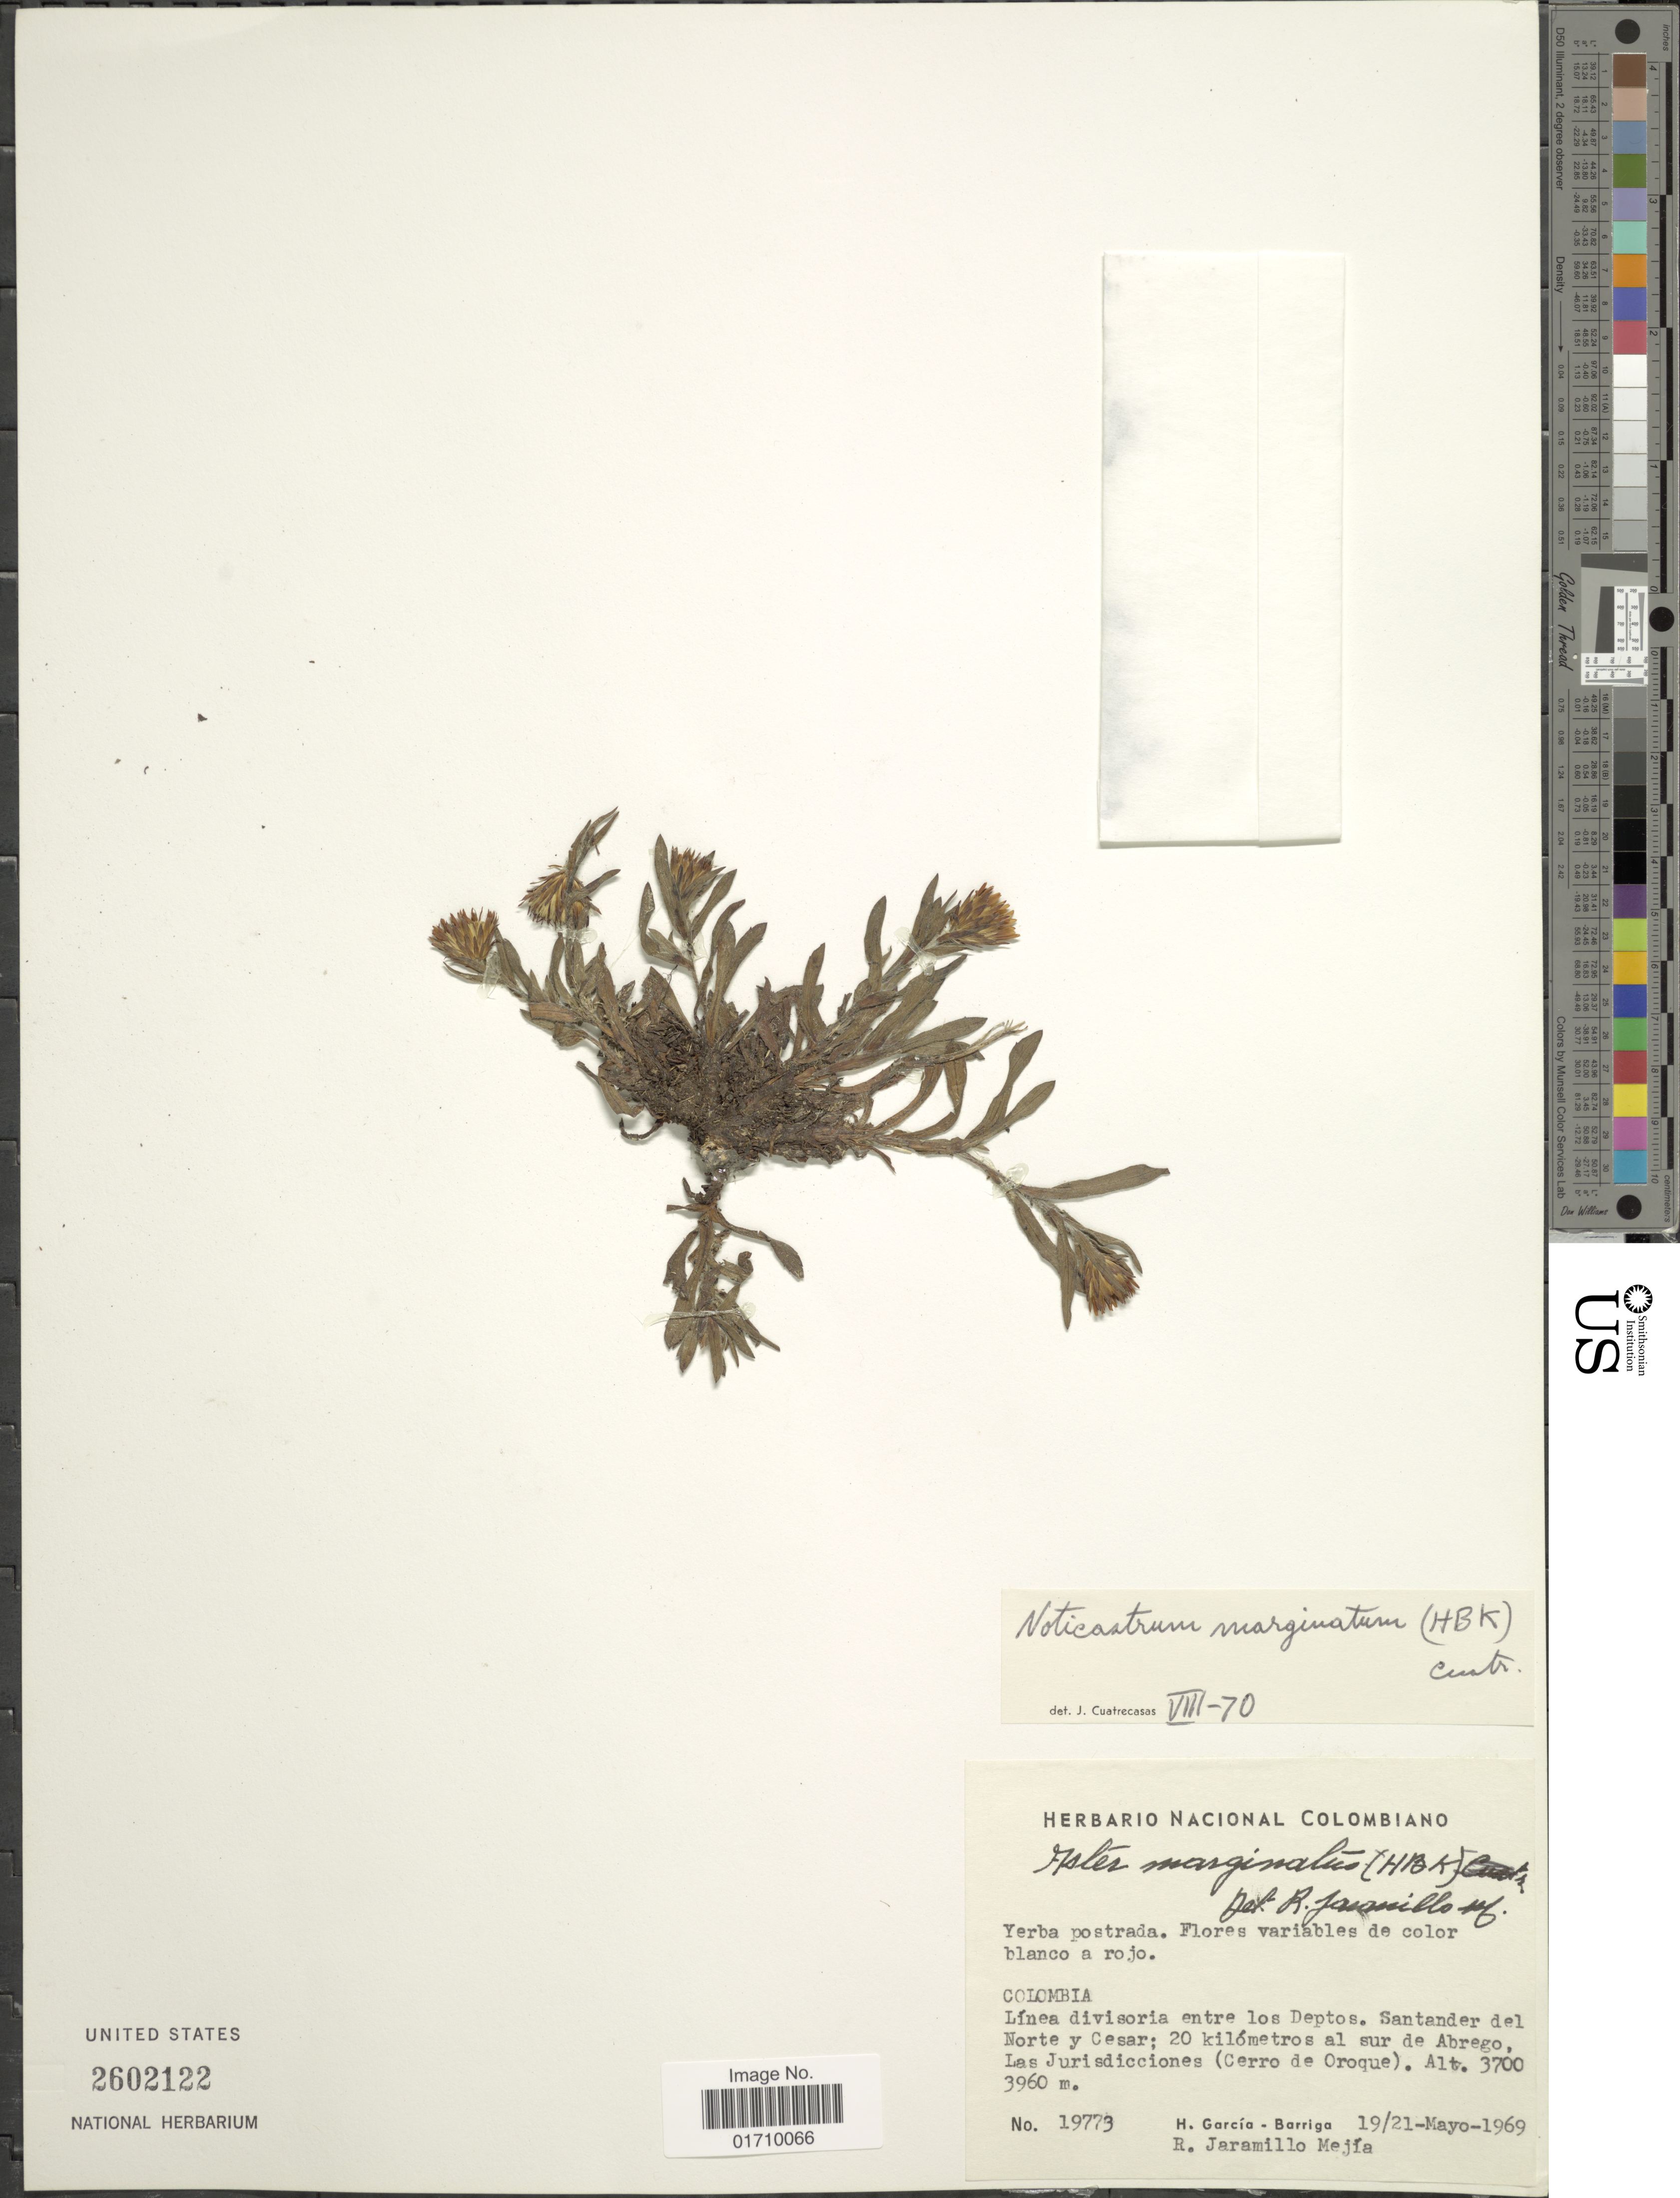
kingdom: Plantae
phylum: Tracheophyta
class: Magnoliopsida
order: Asterales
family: Asteraceae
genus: Noticastrum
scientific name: Noticastrum marginatum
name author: (Kunth) Cuatrec.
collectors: H. García Barriga & R. Jaramillo M.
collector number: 19773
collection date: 1969-05-19/1969-05-21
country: Colombia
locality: Entre los Deptos. Santander del Norte y Cesar, 20 kilometros al sur de Abrego, Las Jurisdicciones (Cerro de Oroque)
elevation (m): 3700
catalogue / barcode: US 2602122